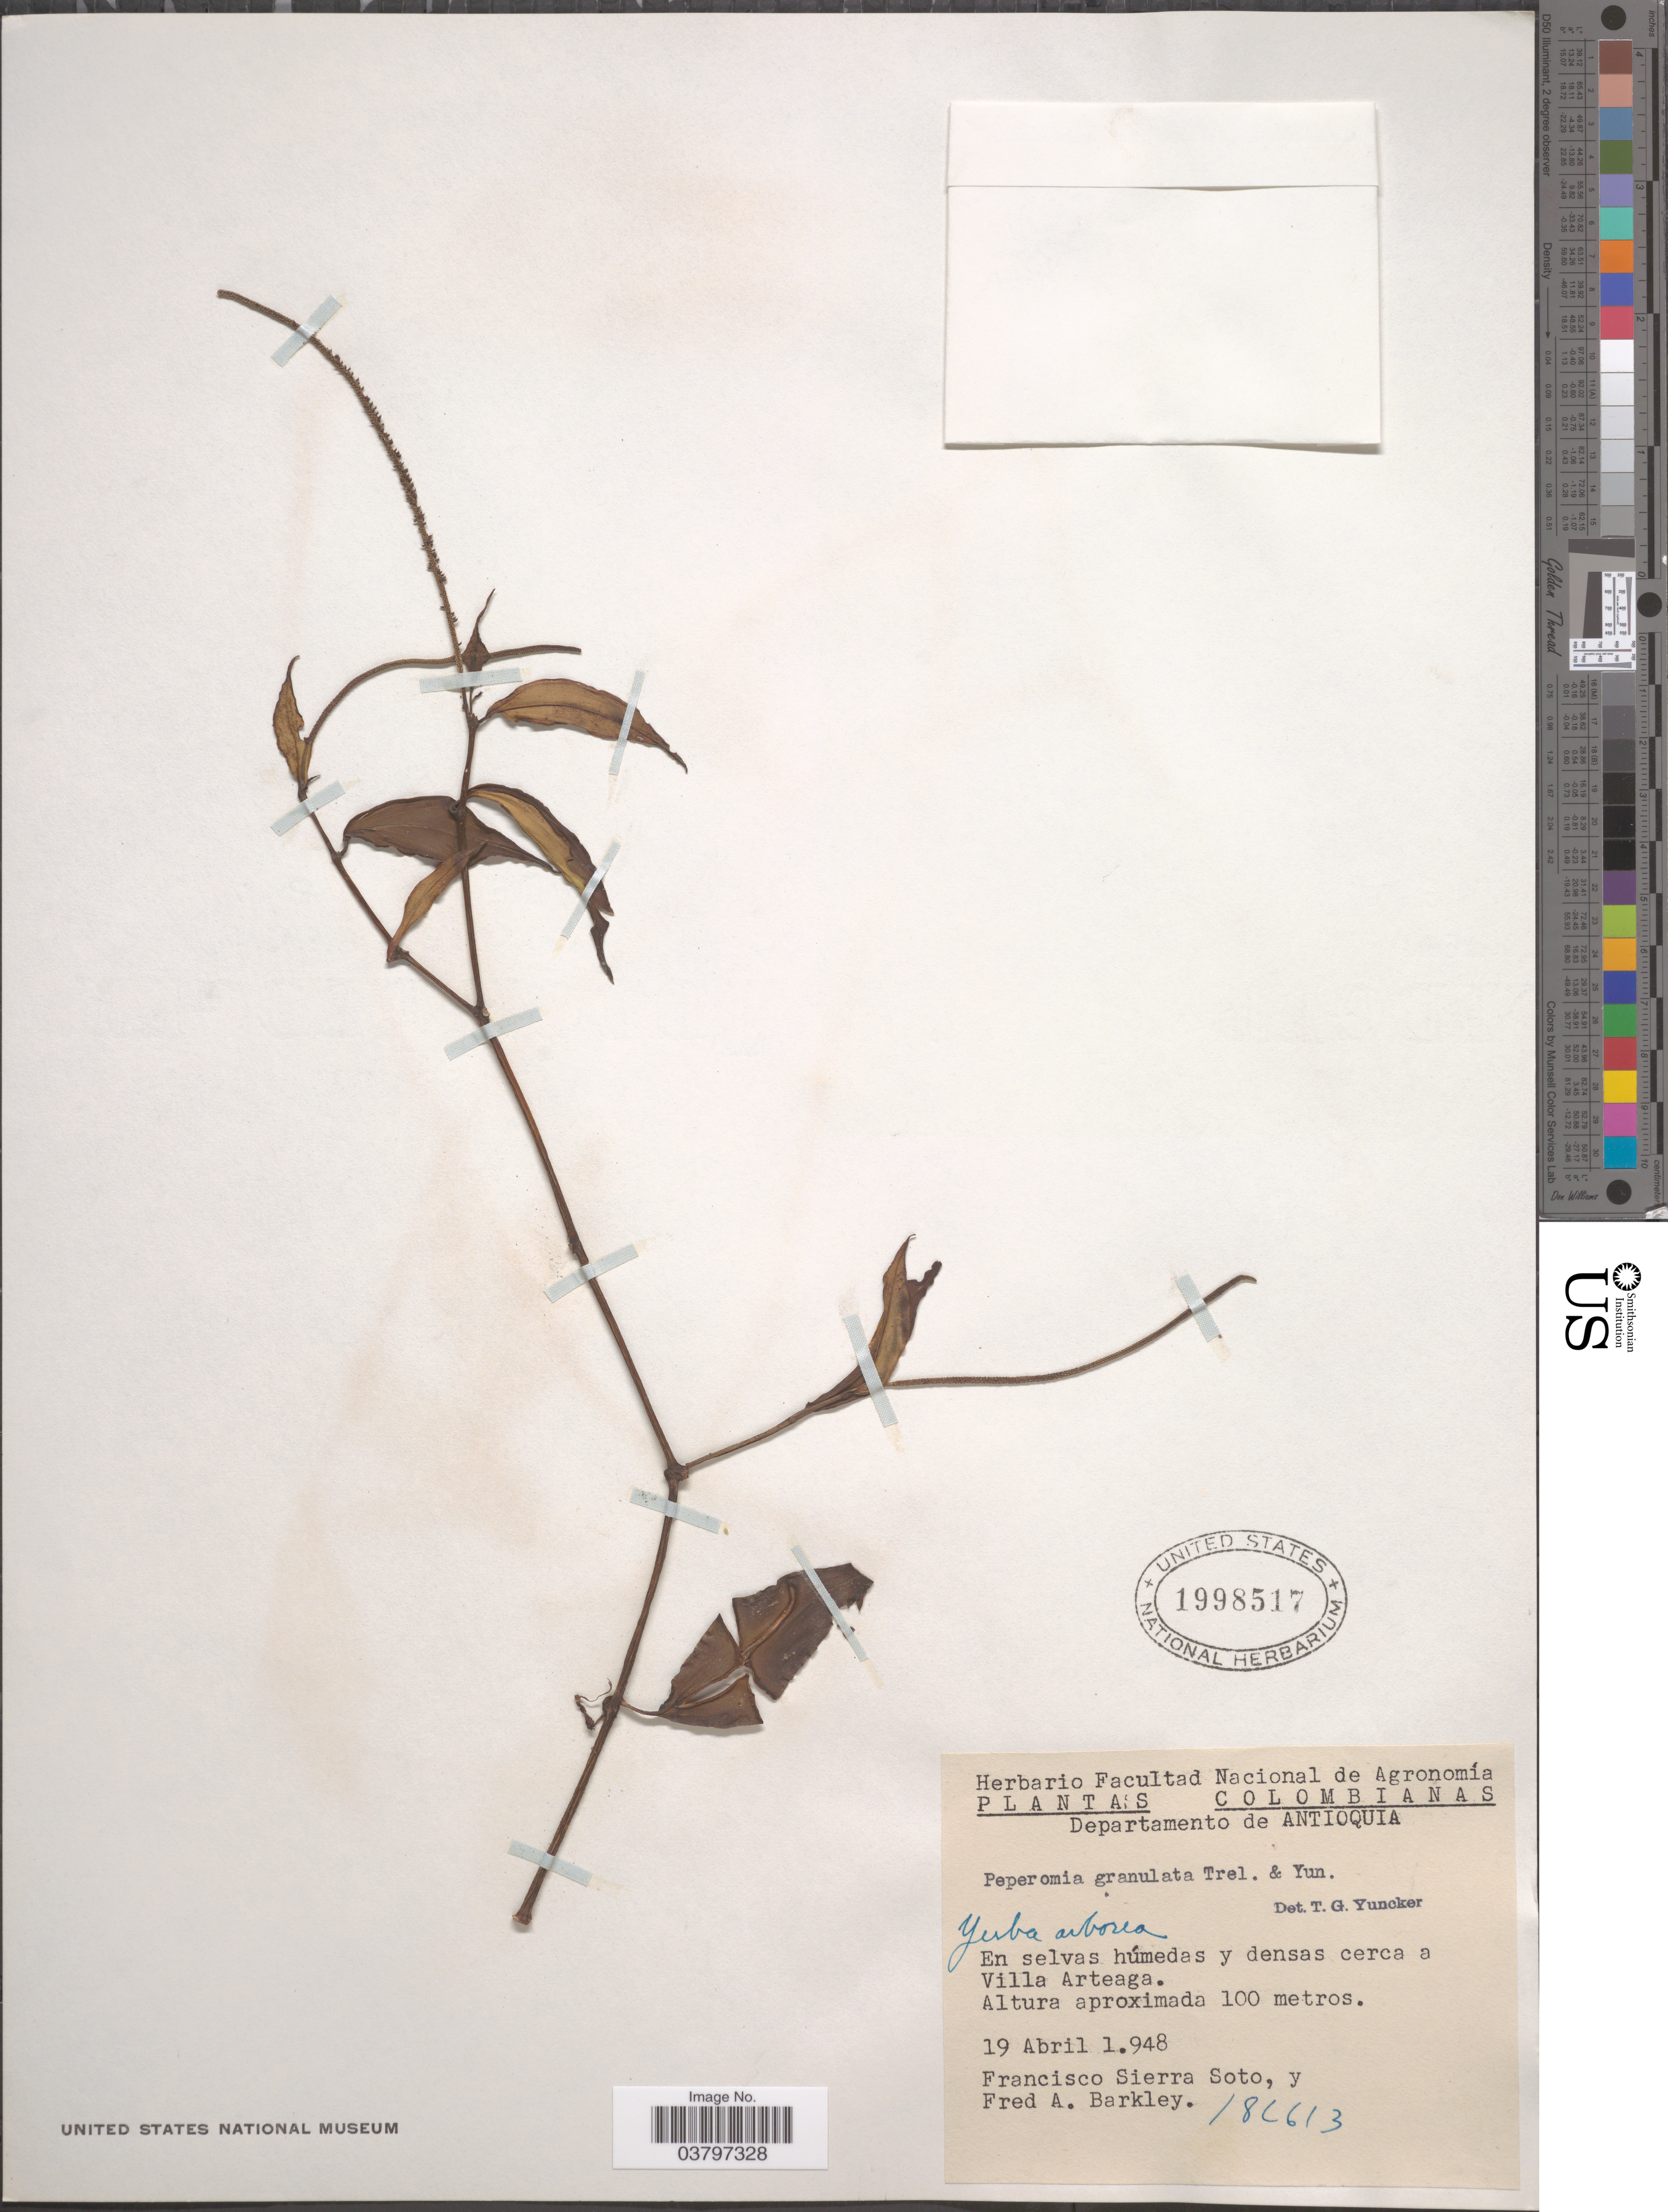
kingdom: Plantae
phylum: Tracheophyta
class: Magnoliopsida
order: Piperales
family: Piperaceae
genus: Peperomia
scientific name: Peperomia granulata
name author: Trel. & Yunck.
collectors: F. Sierra Soto & F. A. Barkley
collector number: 18C*613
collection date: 1948-04-19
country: Colombia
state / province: Antioquia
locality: Departamento de Antioquia. Cerca a Villa Arteaga.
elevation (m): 100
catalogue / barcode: US 1998517